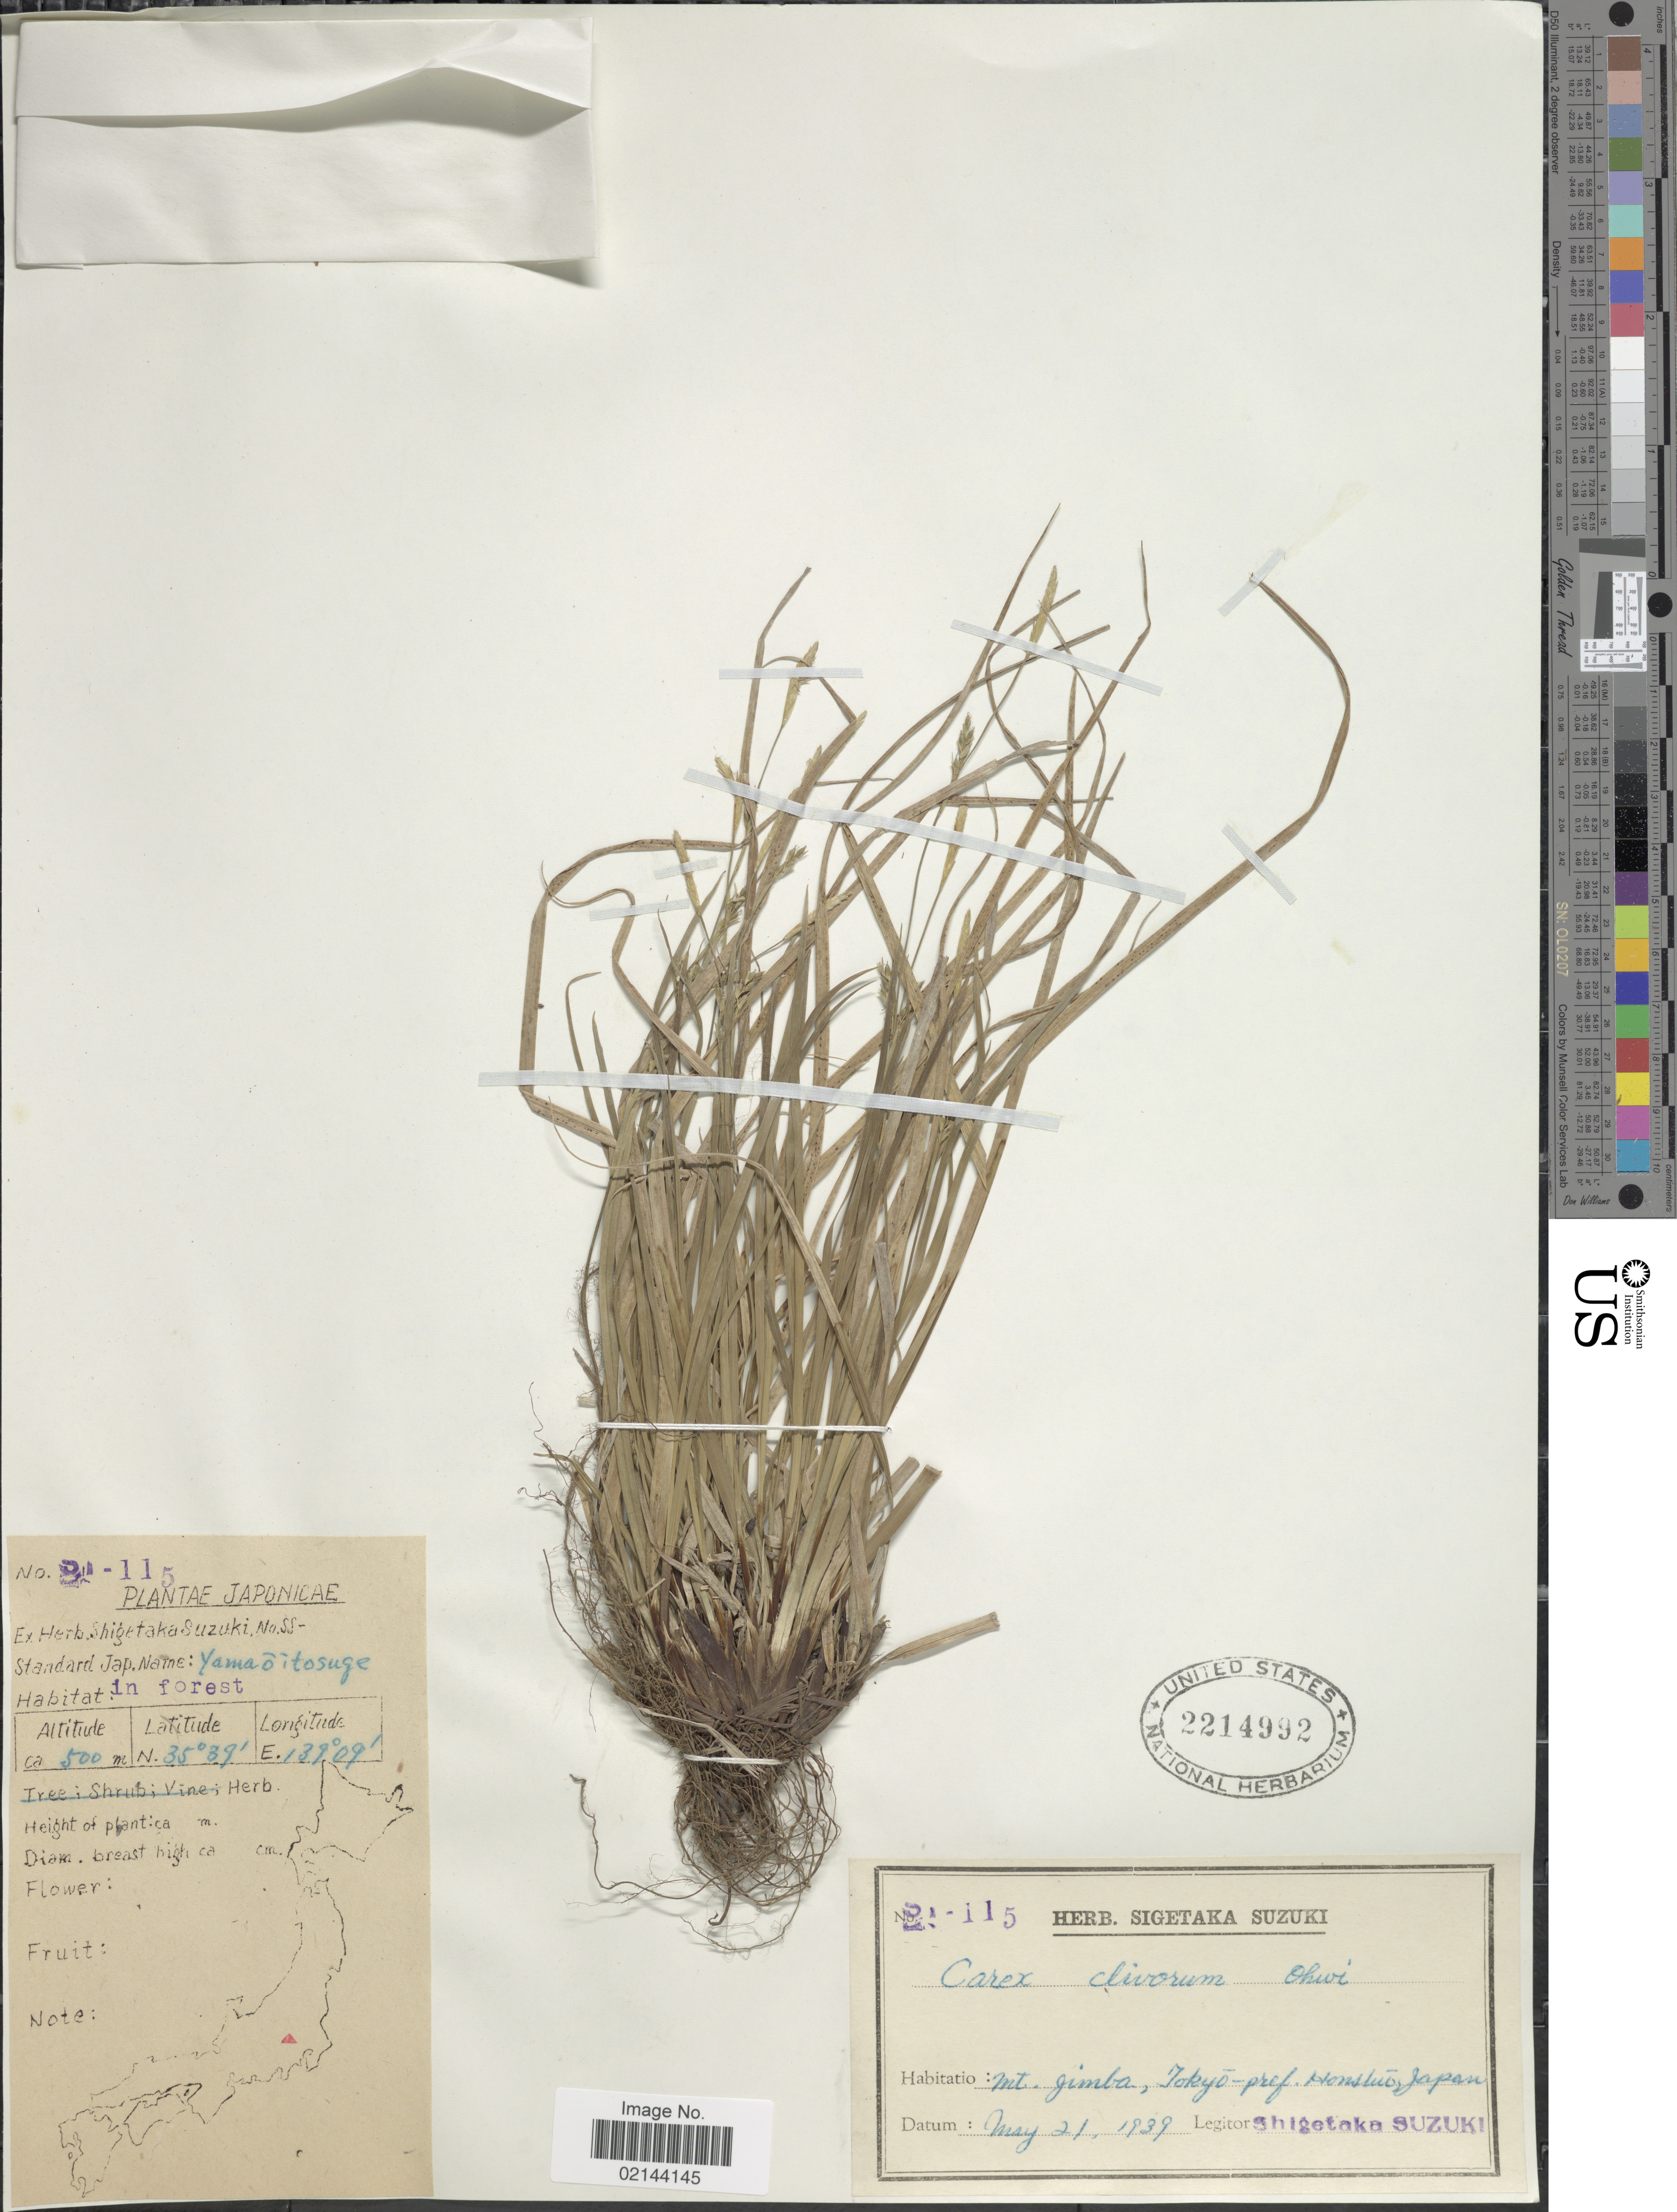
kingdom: Plantae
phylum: Tracheophyta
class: Liliopsida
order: Poales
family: Cyperaceae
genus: Carex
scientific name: Carex clivorum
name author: Ohwi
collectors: S. Suzuki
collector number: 21115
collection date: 1939-05-21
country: Japan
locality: Mt. Jimba, Tokyo-pref Honshu, Japan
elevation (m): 500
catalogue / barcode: US 2214992